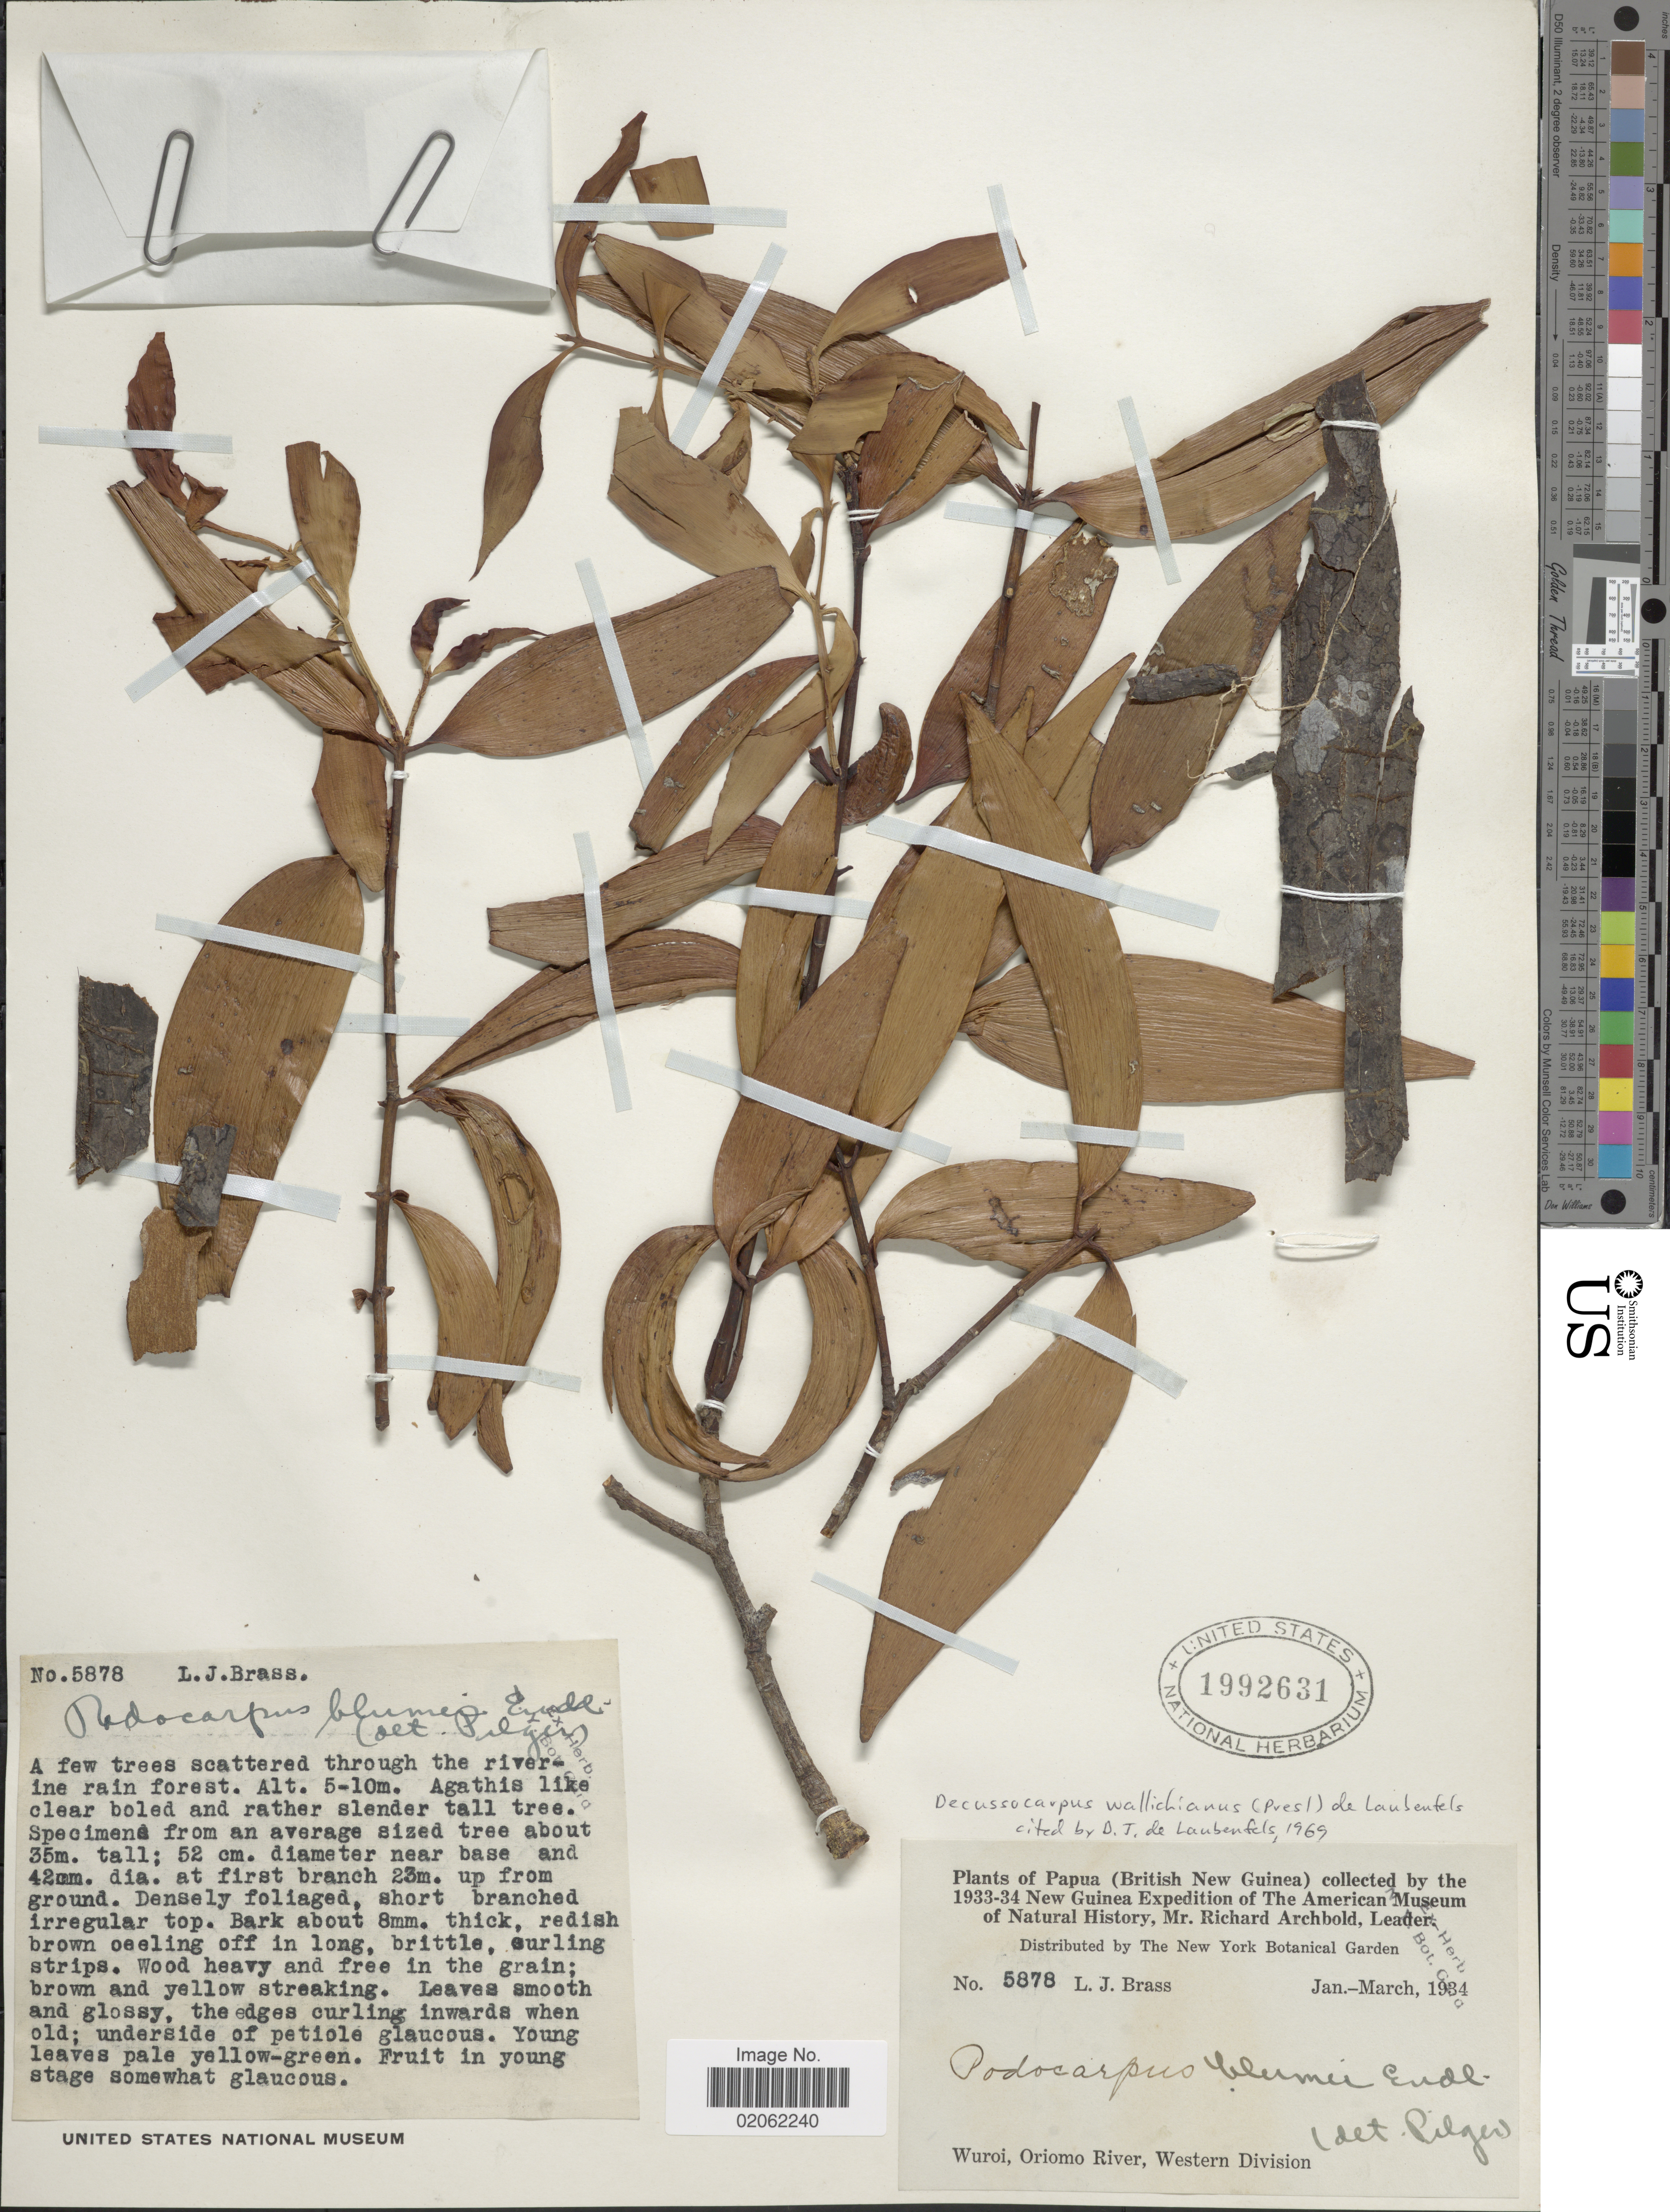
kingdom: Plantae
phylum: Tracheophyta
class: Pinopsida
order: Pinales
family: Podocarpaceae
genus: Decussocarpus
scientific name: Decussocarpus wallichianus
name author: (C. Presl) de Laub.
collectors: L. J. Brass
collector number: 5878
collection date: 1934-01/1934-03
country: Papua New Guinea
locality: (British New Guinea), Wuroi, Oriomo River, Western Division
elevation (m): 5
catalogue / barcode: US 1992631